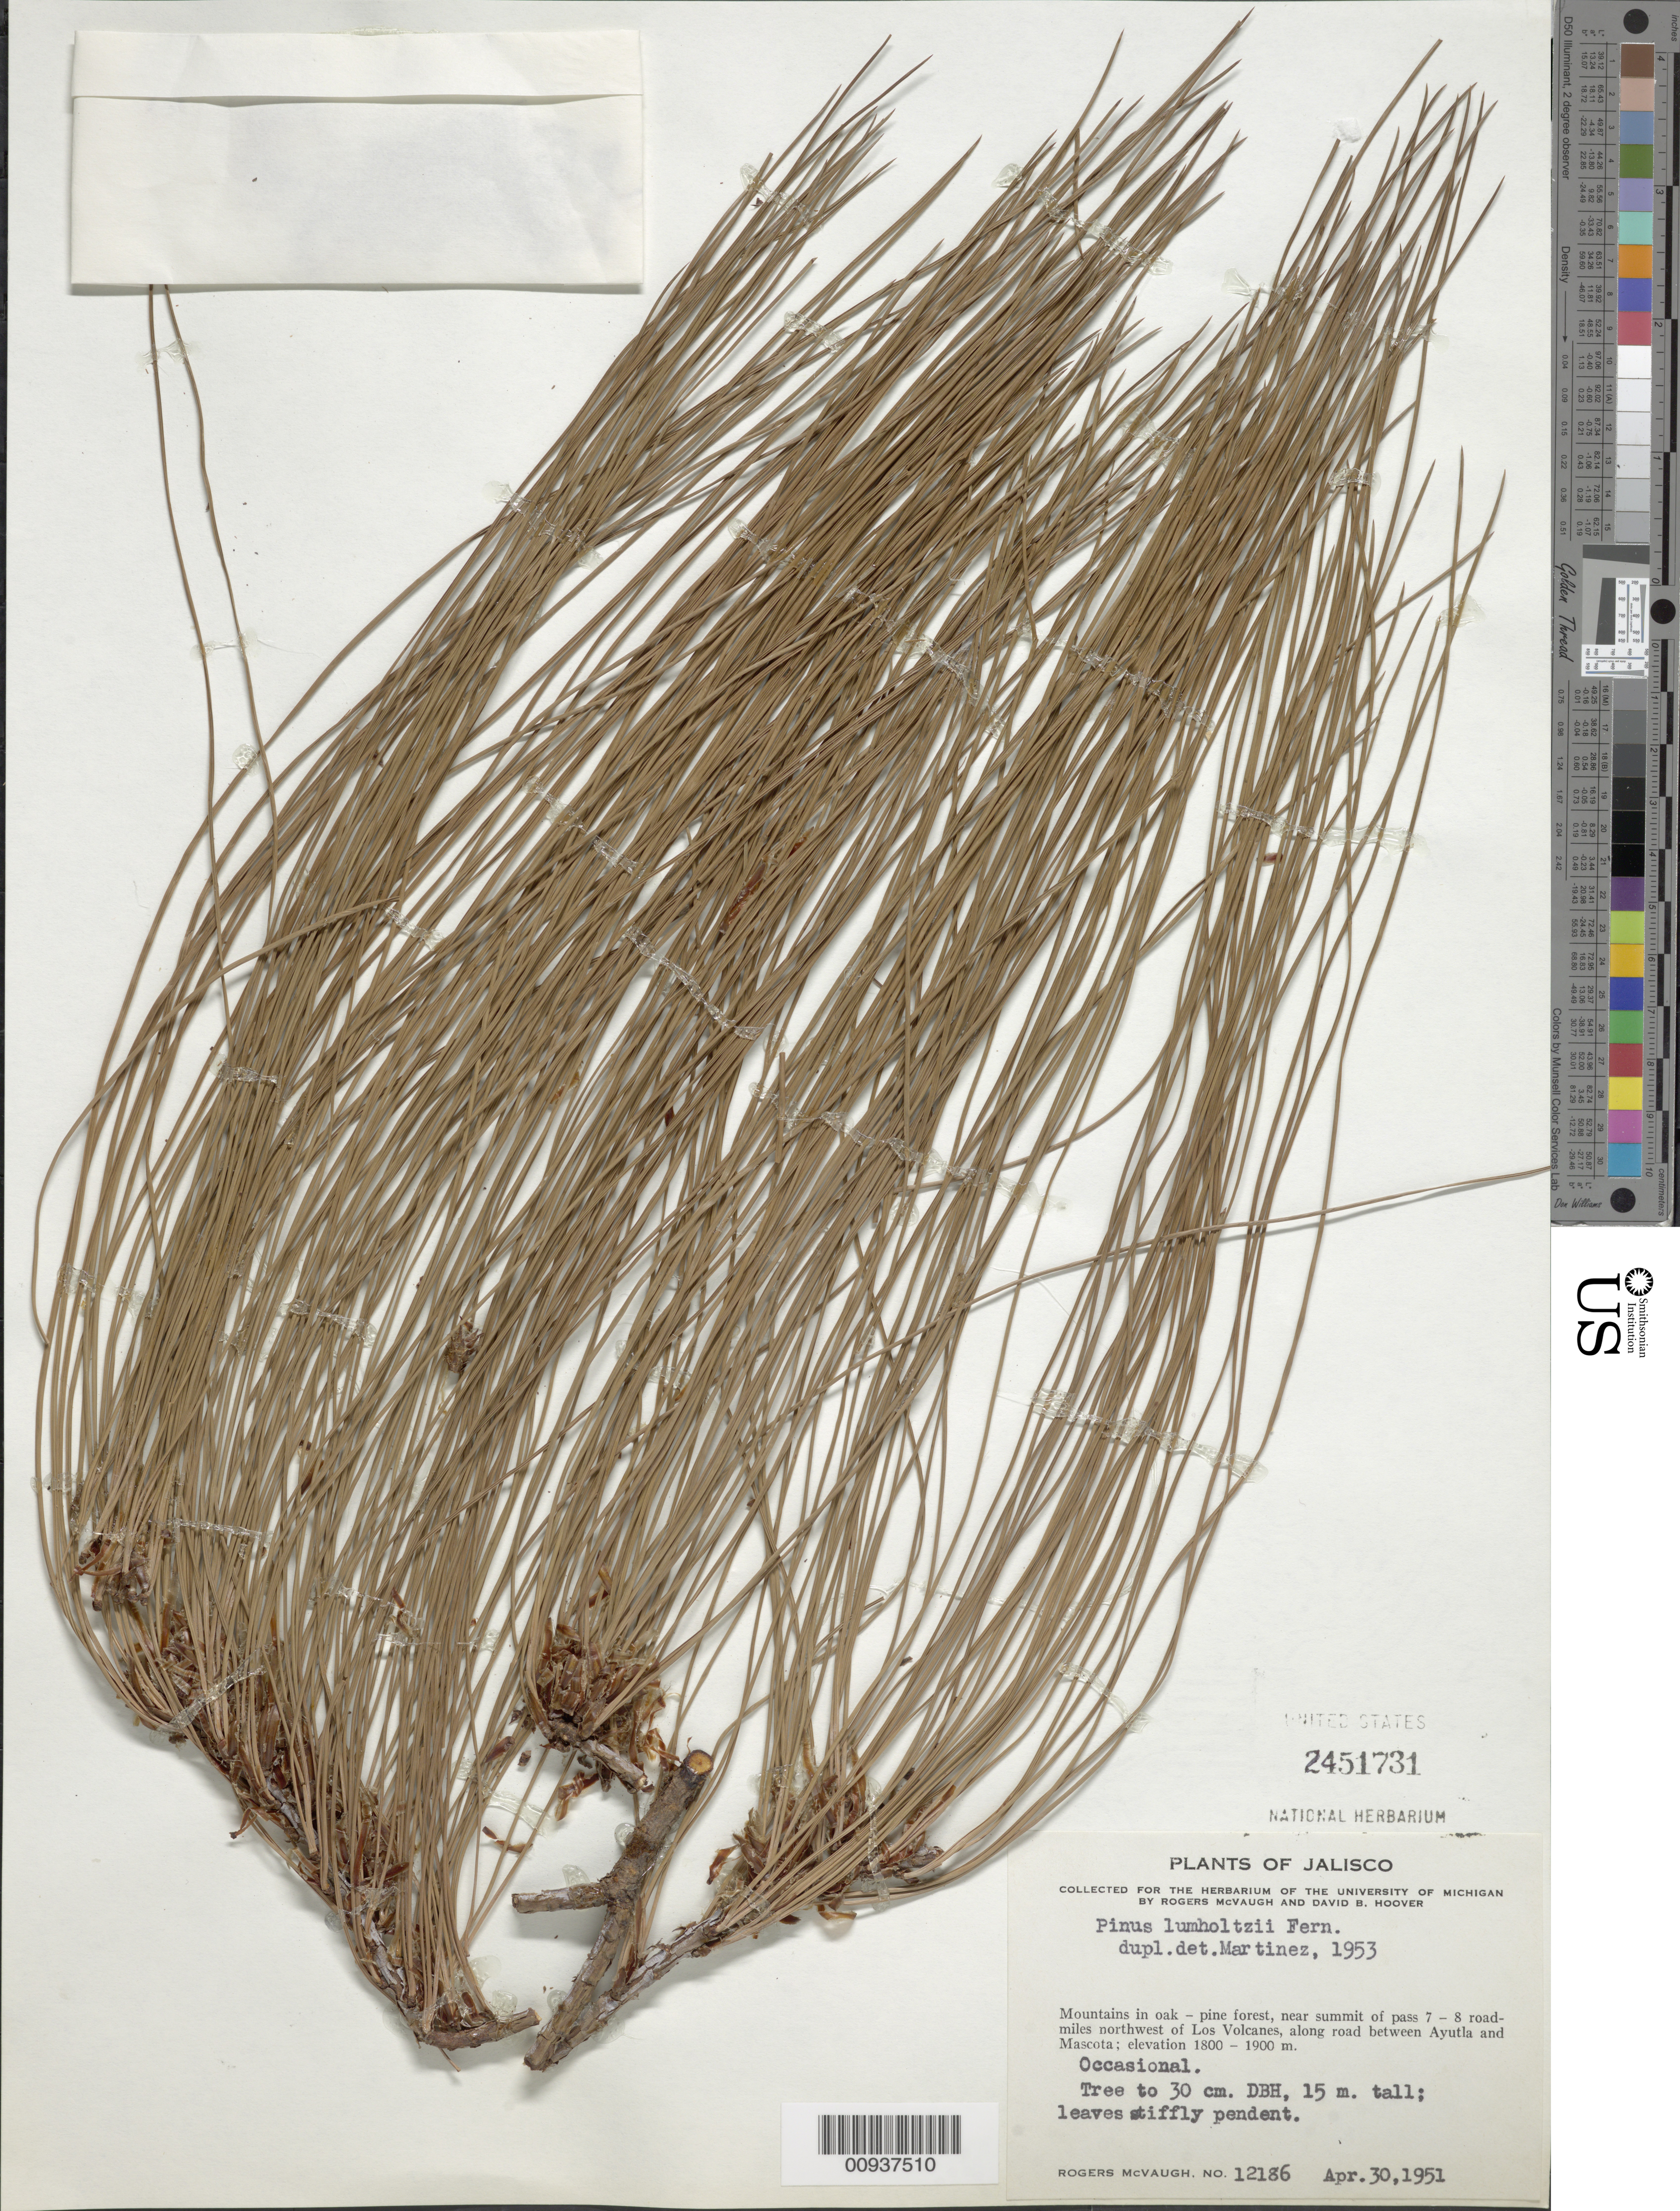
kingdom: Plantae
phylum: Tracheophyta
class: Pinopsida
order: Pinales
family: Pinaceae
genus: Pinus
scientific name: Pinus lumholtzii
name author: B.L. Rob. & Fernald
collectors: R. McVaugh & D. B. Hoover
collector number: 12186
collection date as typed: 30 Apr 1951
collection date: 1951-04-30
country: Mexico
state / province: Jalisco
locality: Near summit of pass 7-8 road-miles northwest of Los Volcanes, along road between Ayutla and Mascota.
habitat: Mountains in oak-pine forest.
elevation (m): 1900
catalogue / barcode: US 2451731